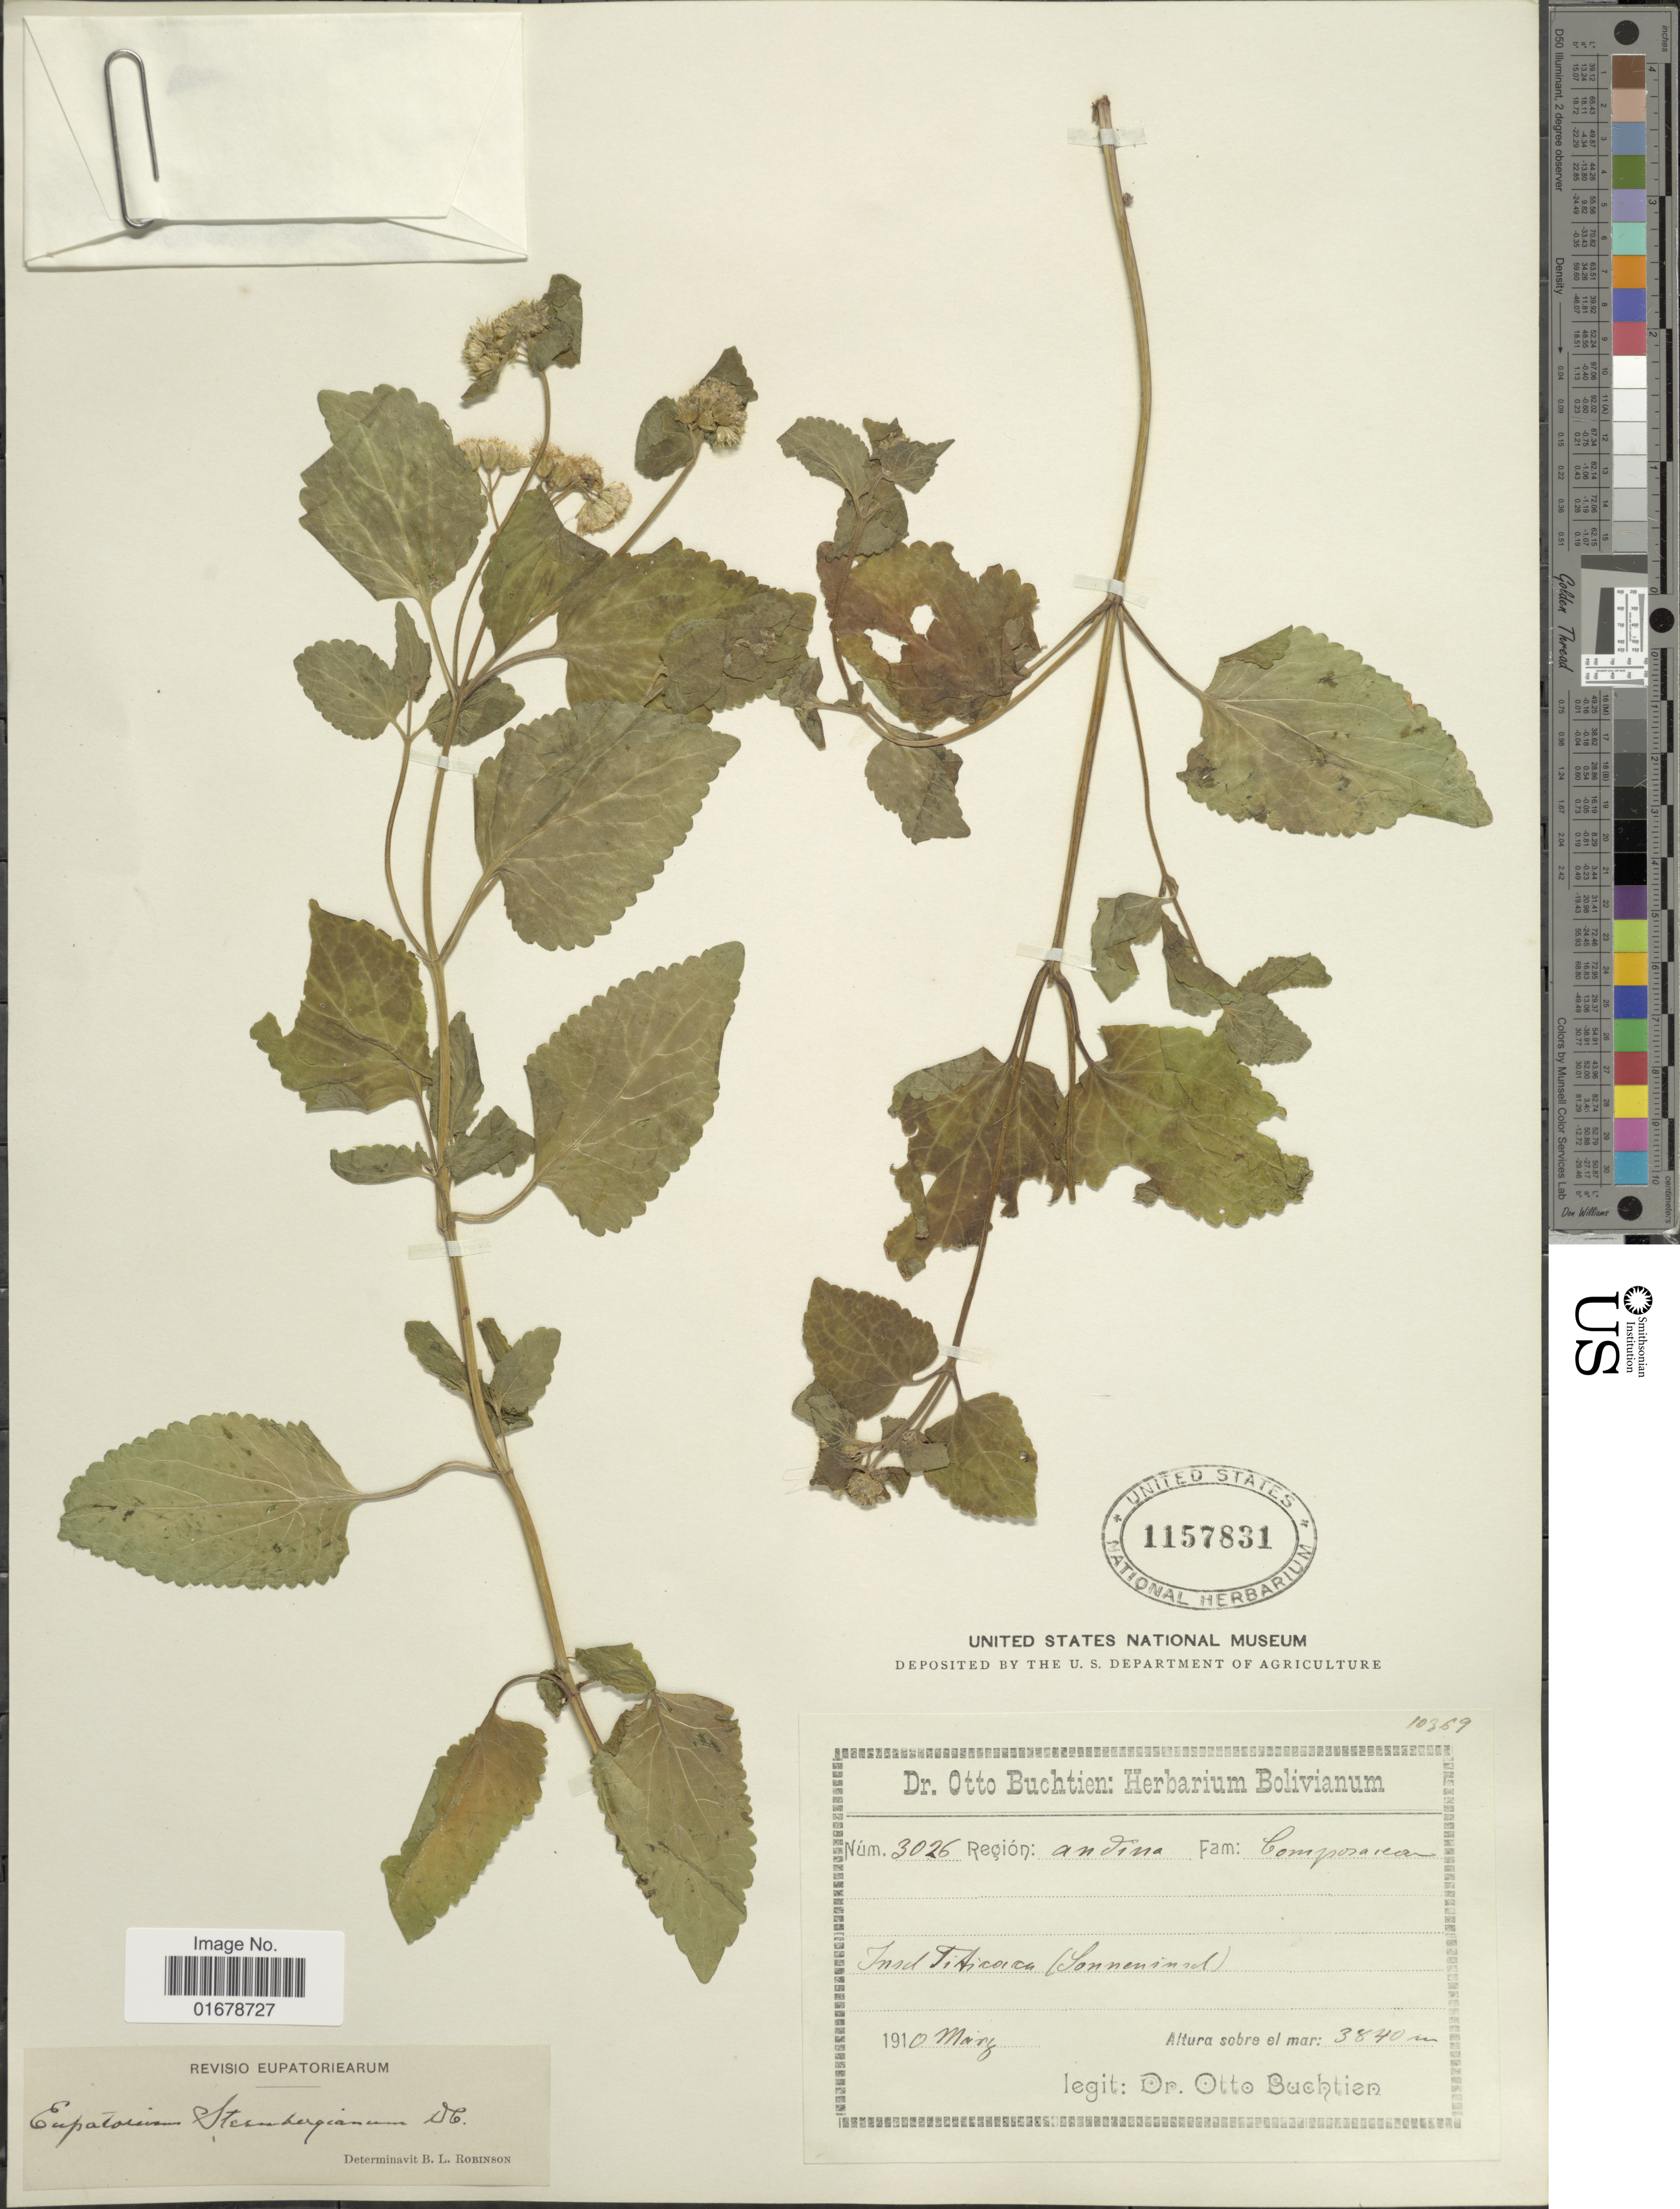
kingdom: Plantae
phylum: Tracheophyta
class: Magnoliopsida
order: Asterales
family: Asteraceae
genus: Ageratina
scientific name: Ageratina sternbergiana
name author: (DC.) R.M. King & H. Rob.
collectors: O. Buchtien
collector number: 3026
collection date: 1910-03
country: Bolivia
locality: Insel Titicaca (Sonneninsel)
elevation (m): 3840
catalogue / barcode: US 1157831